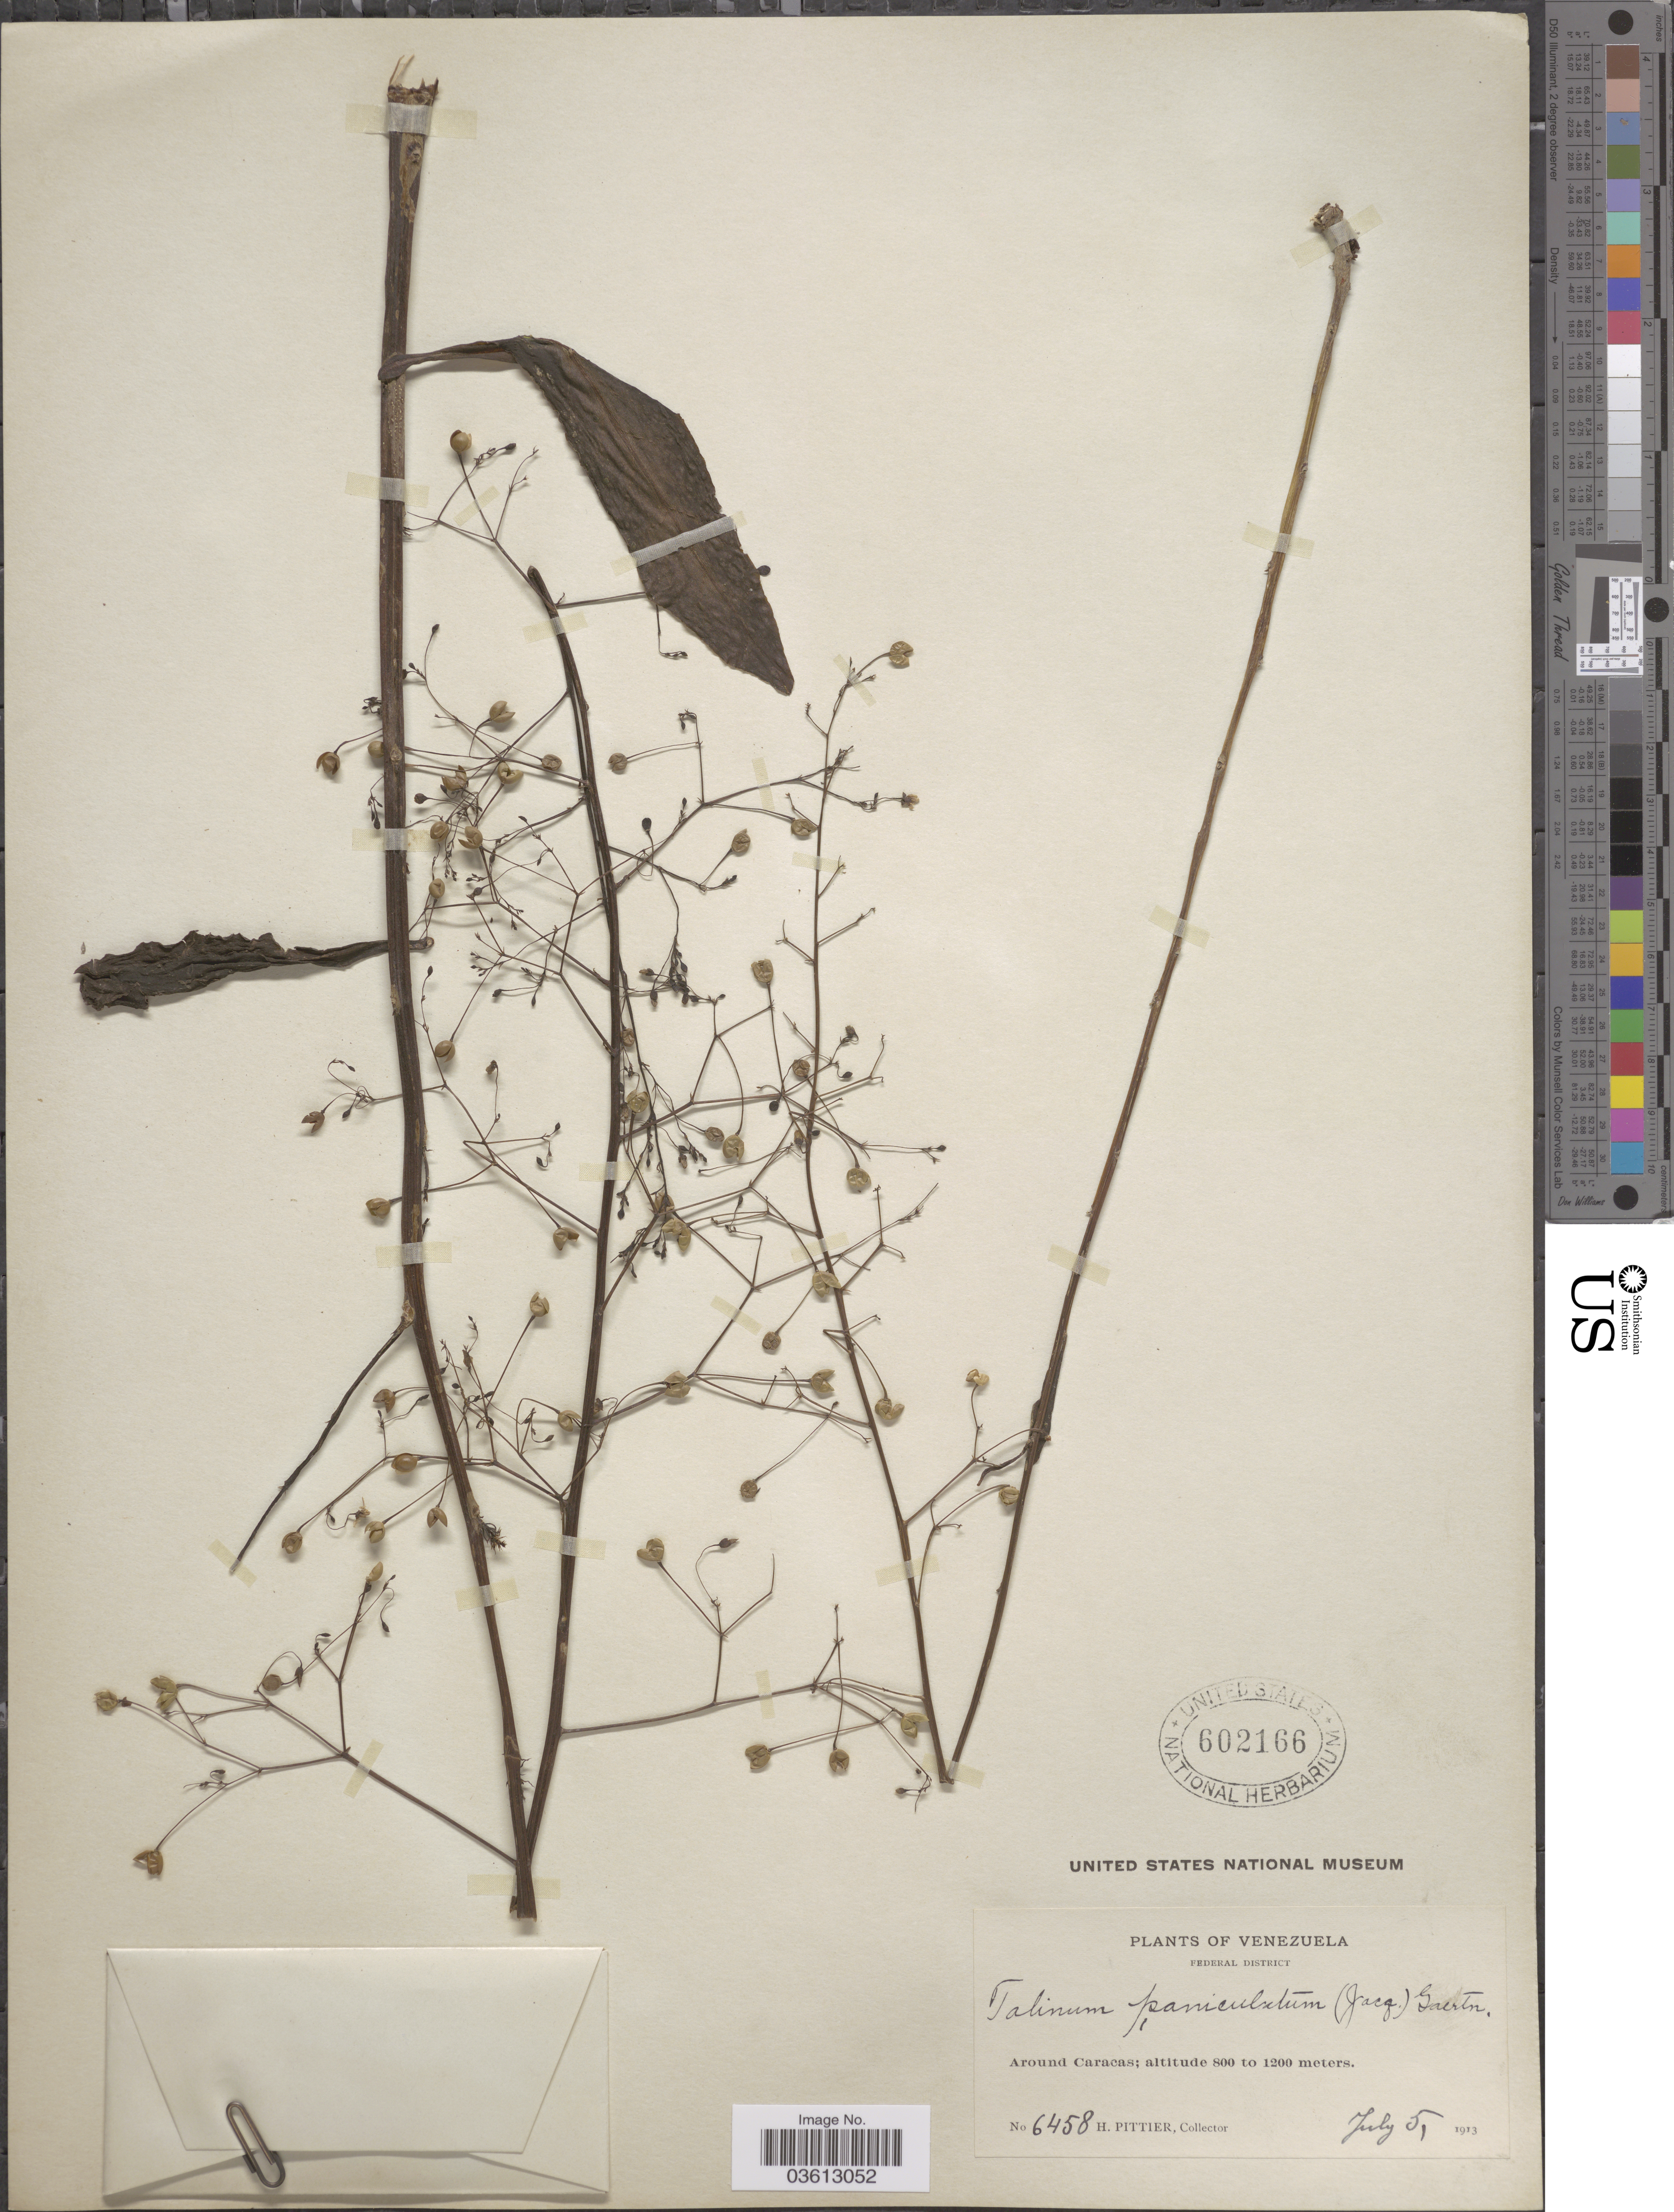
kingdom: Plantae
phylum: Tracheophyta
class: Magnoliopsida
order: Caryophyllales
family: Talinaceae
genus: Talinum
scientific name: Talinum paniculatum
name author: (Jacq.) Gaertn.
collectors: H. F. Pittier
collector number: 6458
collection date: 1913-07-05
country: Venezuela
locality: Federal District. Around Caracas.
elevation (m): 800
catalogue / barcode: US 602166